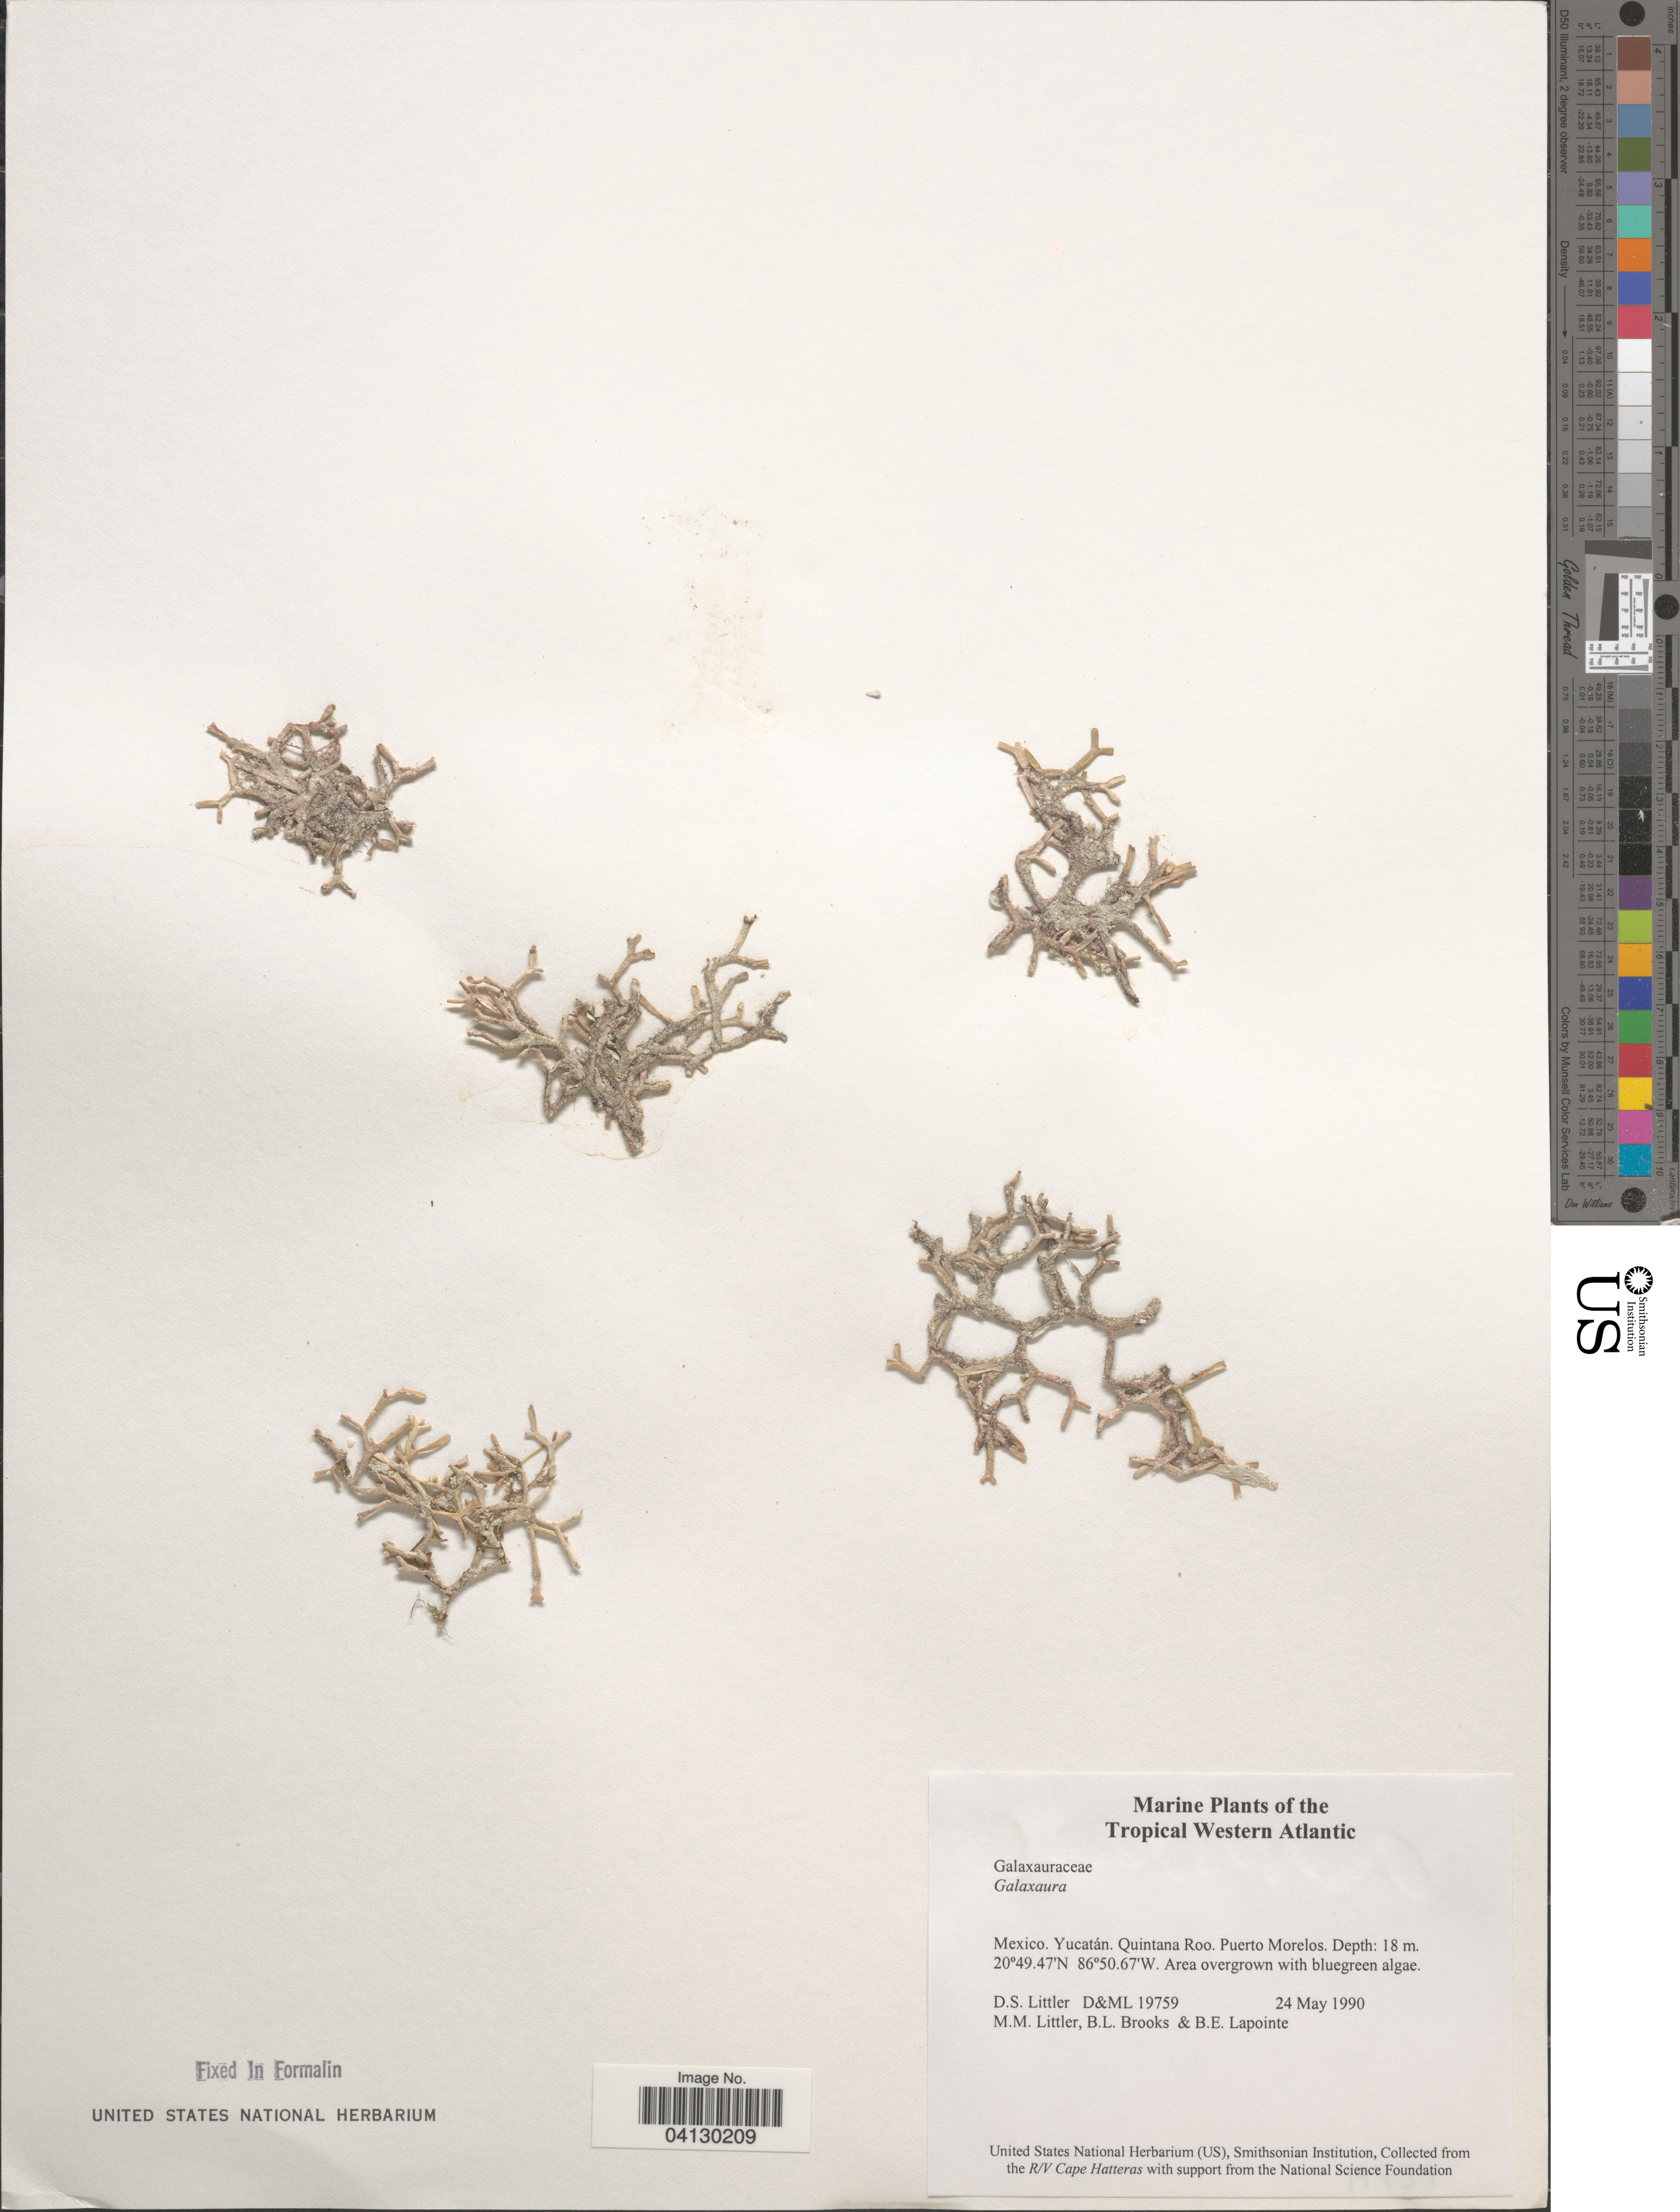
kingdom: Plantae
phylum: Rhodophyta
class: Florideophyceae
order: Nemaliales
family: Galaxauraceae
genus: Galaxaura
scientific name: Galaxaura sp.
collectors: D. S. Littler, B. Brooks & B. Lapointe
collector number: D&ML19759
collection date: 1990-05-24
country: Mexico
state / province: Yucatán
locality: Tropical Western Atlantic. Quintana Roo. Puerto Morelos.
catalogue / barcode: US 328588